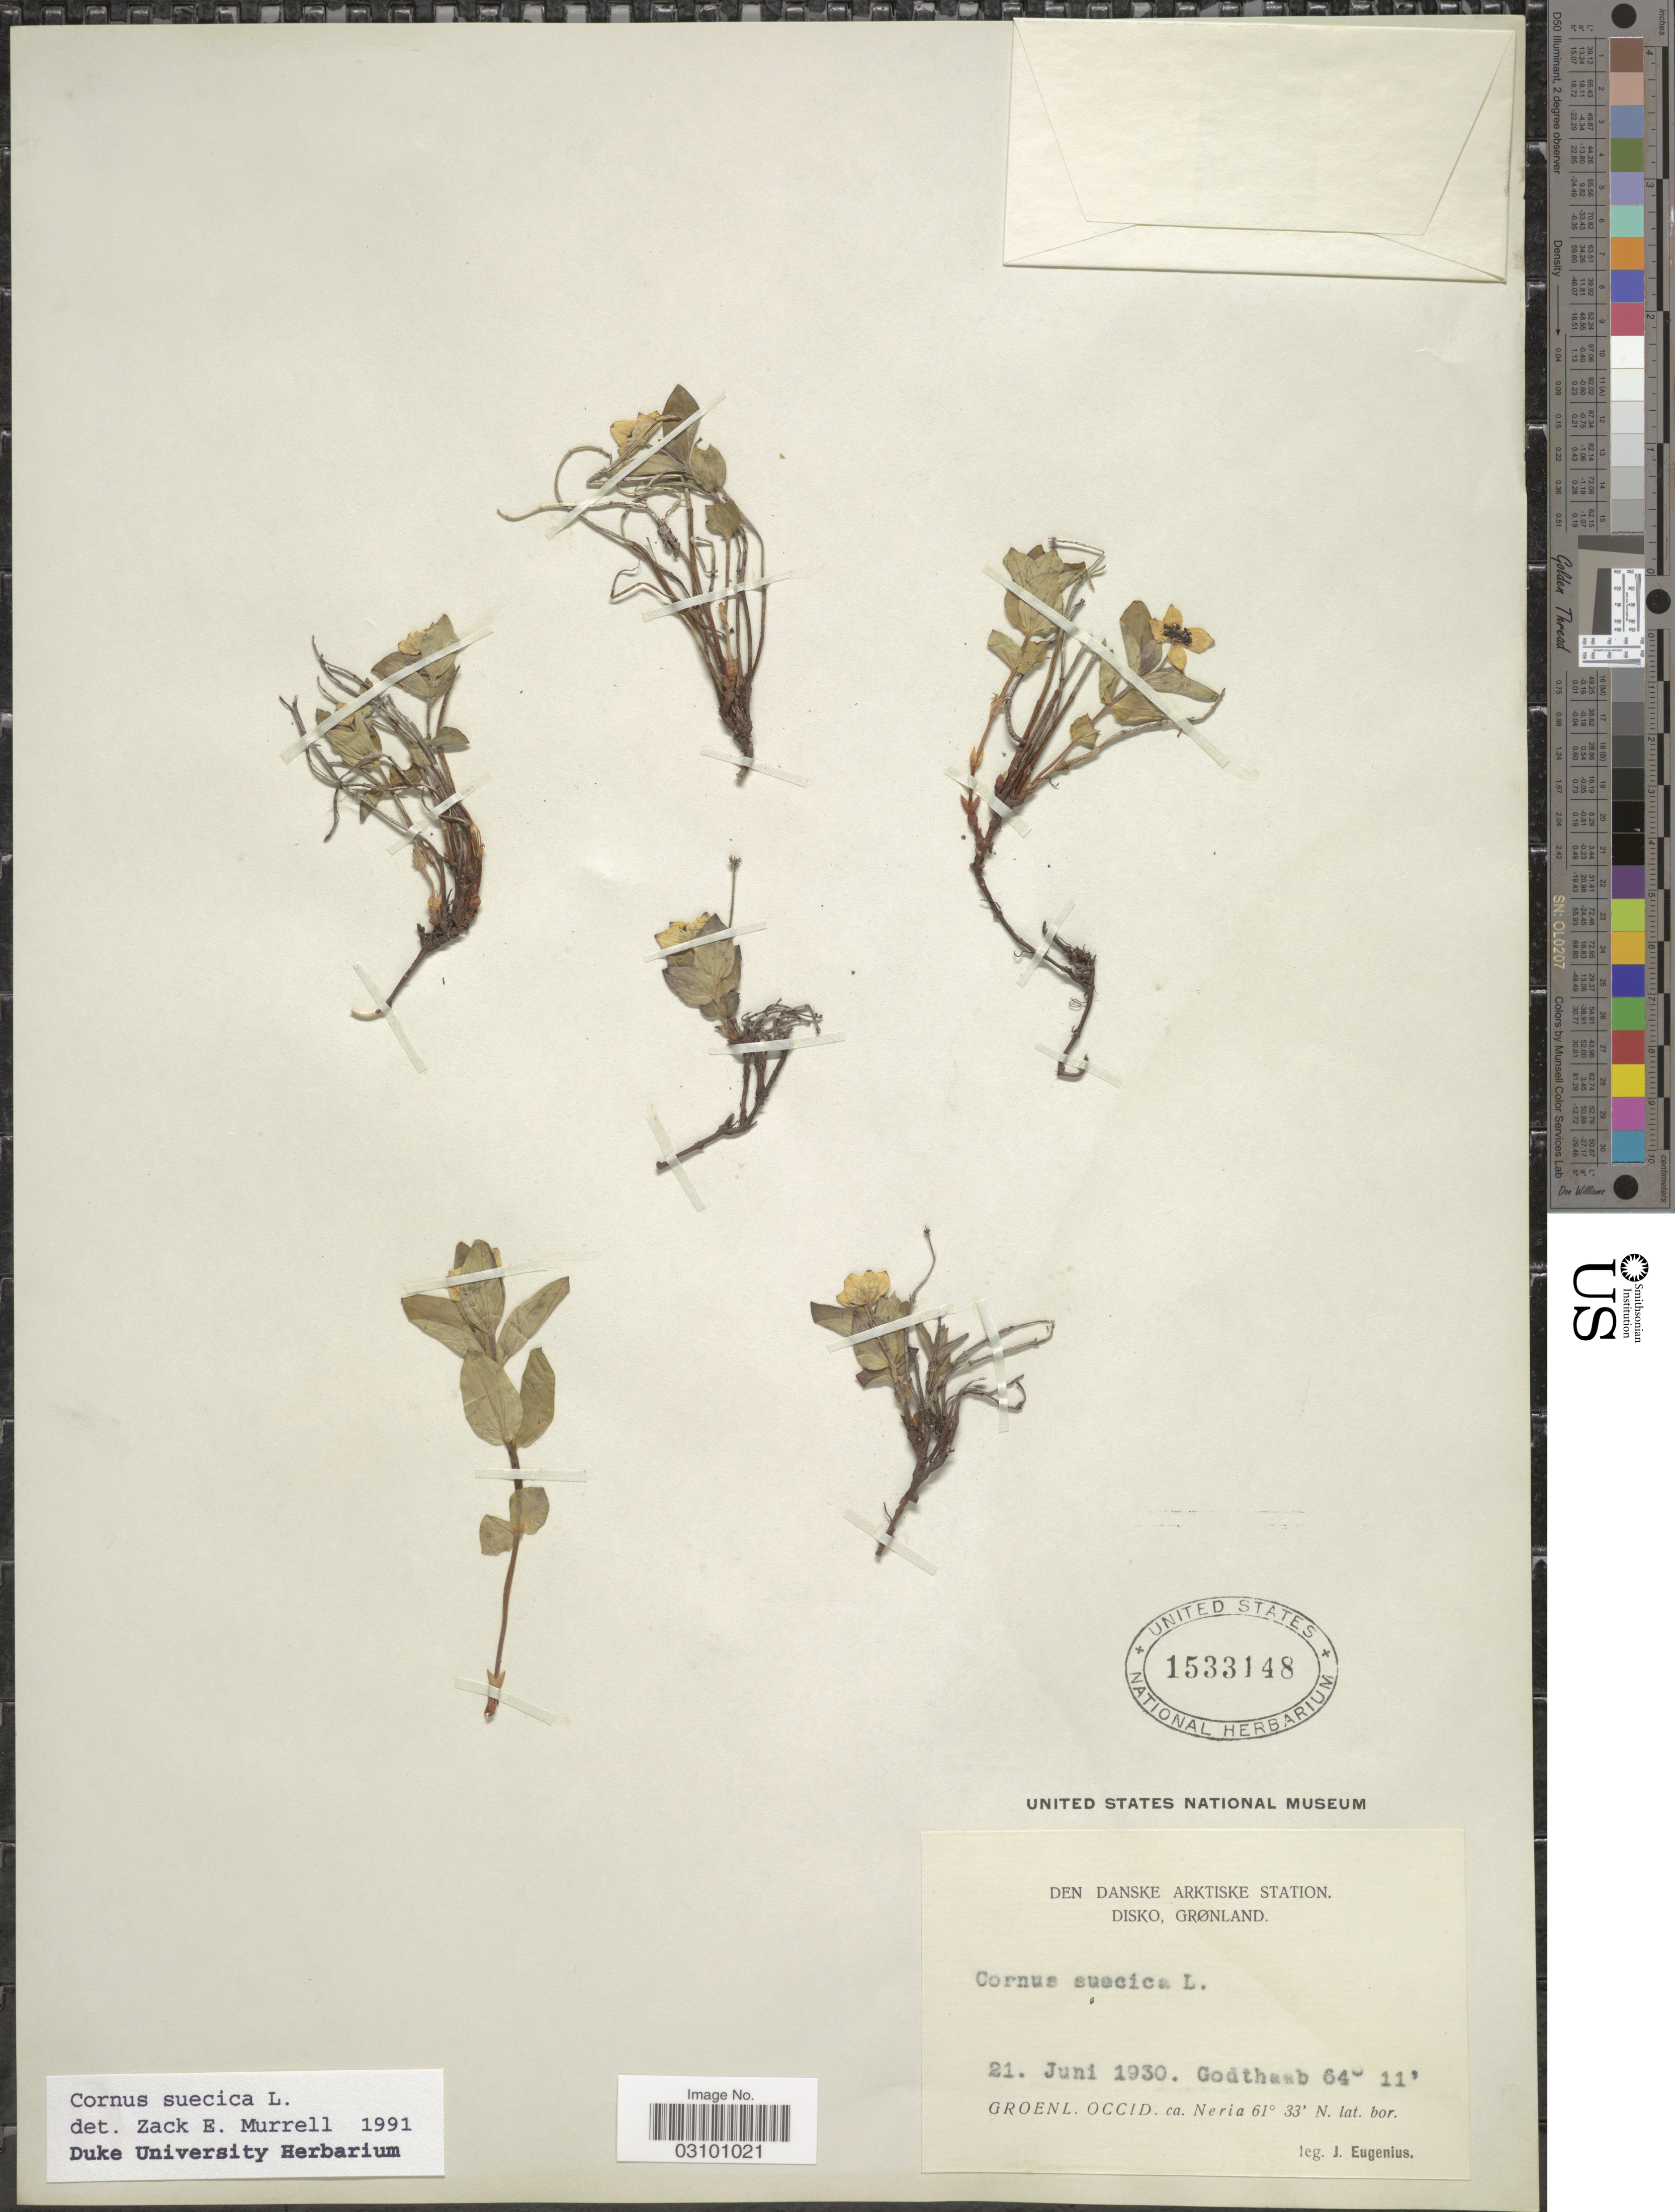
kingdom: Plantae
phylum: Tracheophyta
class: Magnoliopsida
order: Cornales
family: Cornaceae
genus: Cornus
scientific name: Cornus suecica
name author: L.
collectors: J. Eugenius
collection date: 1930-06-21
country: Greenland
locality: Den Danske Arktiske Station. Disko. Grønland. Godthaab. Groenl. Occid. ca. Neria.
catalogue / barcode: US 1533148